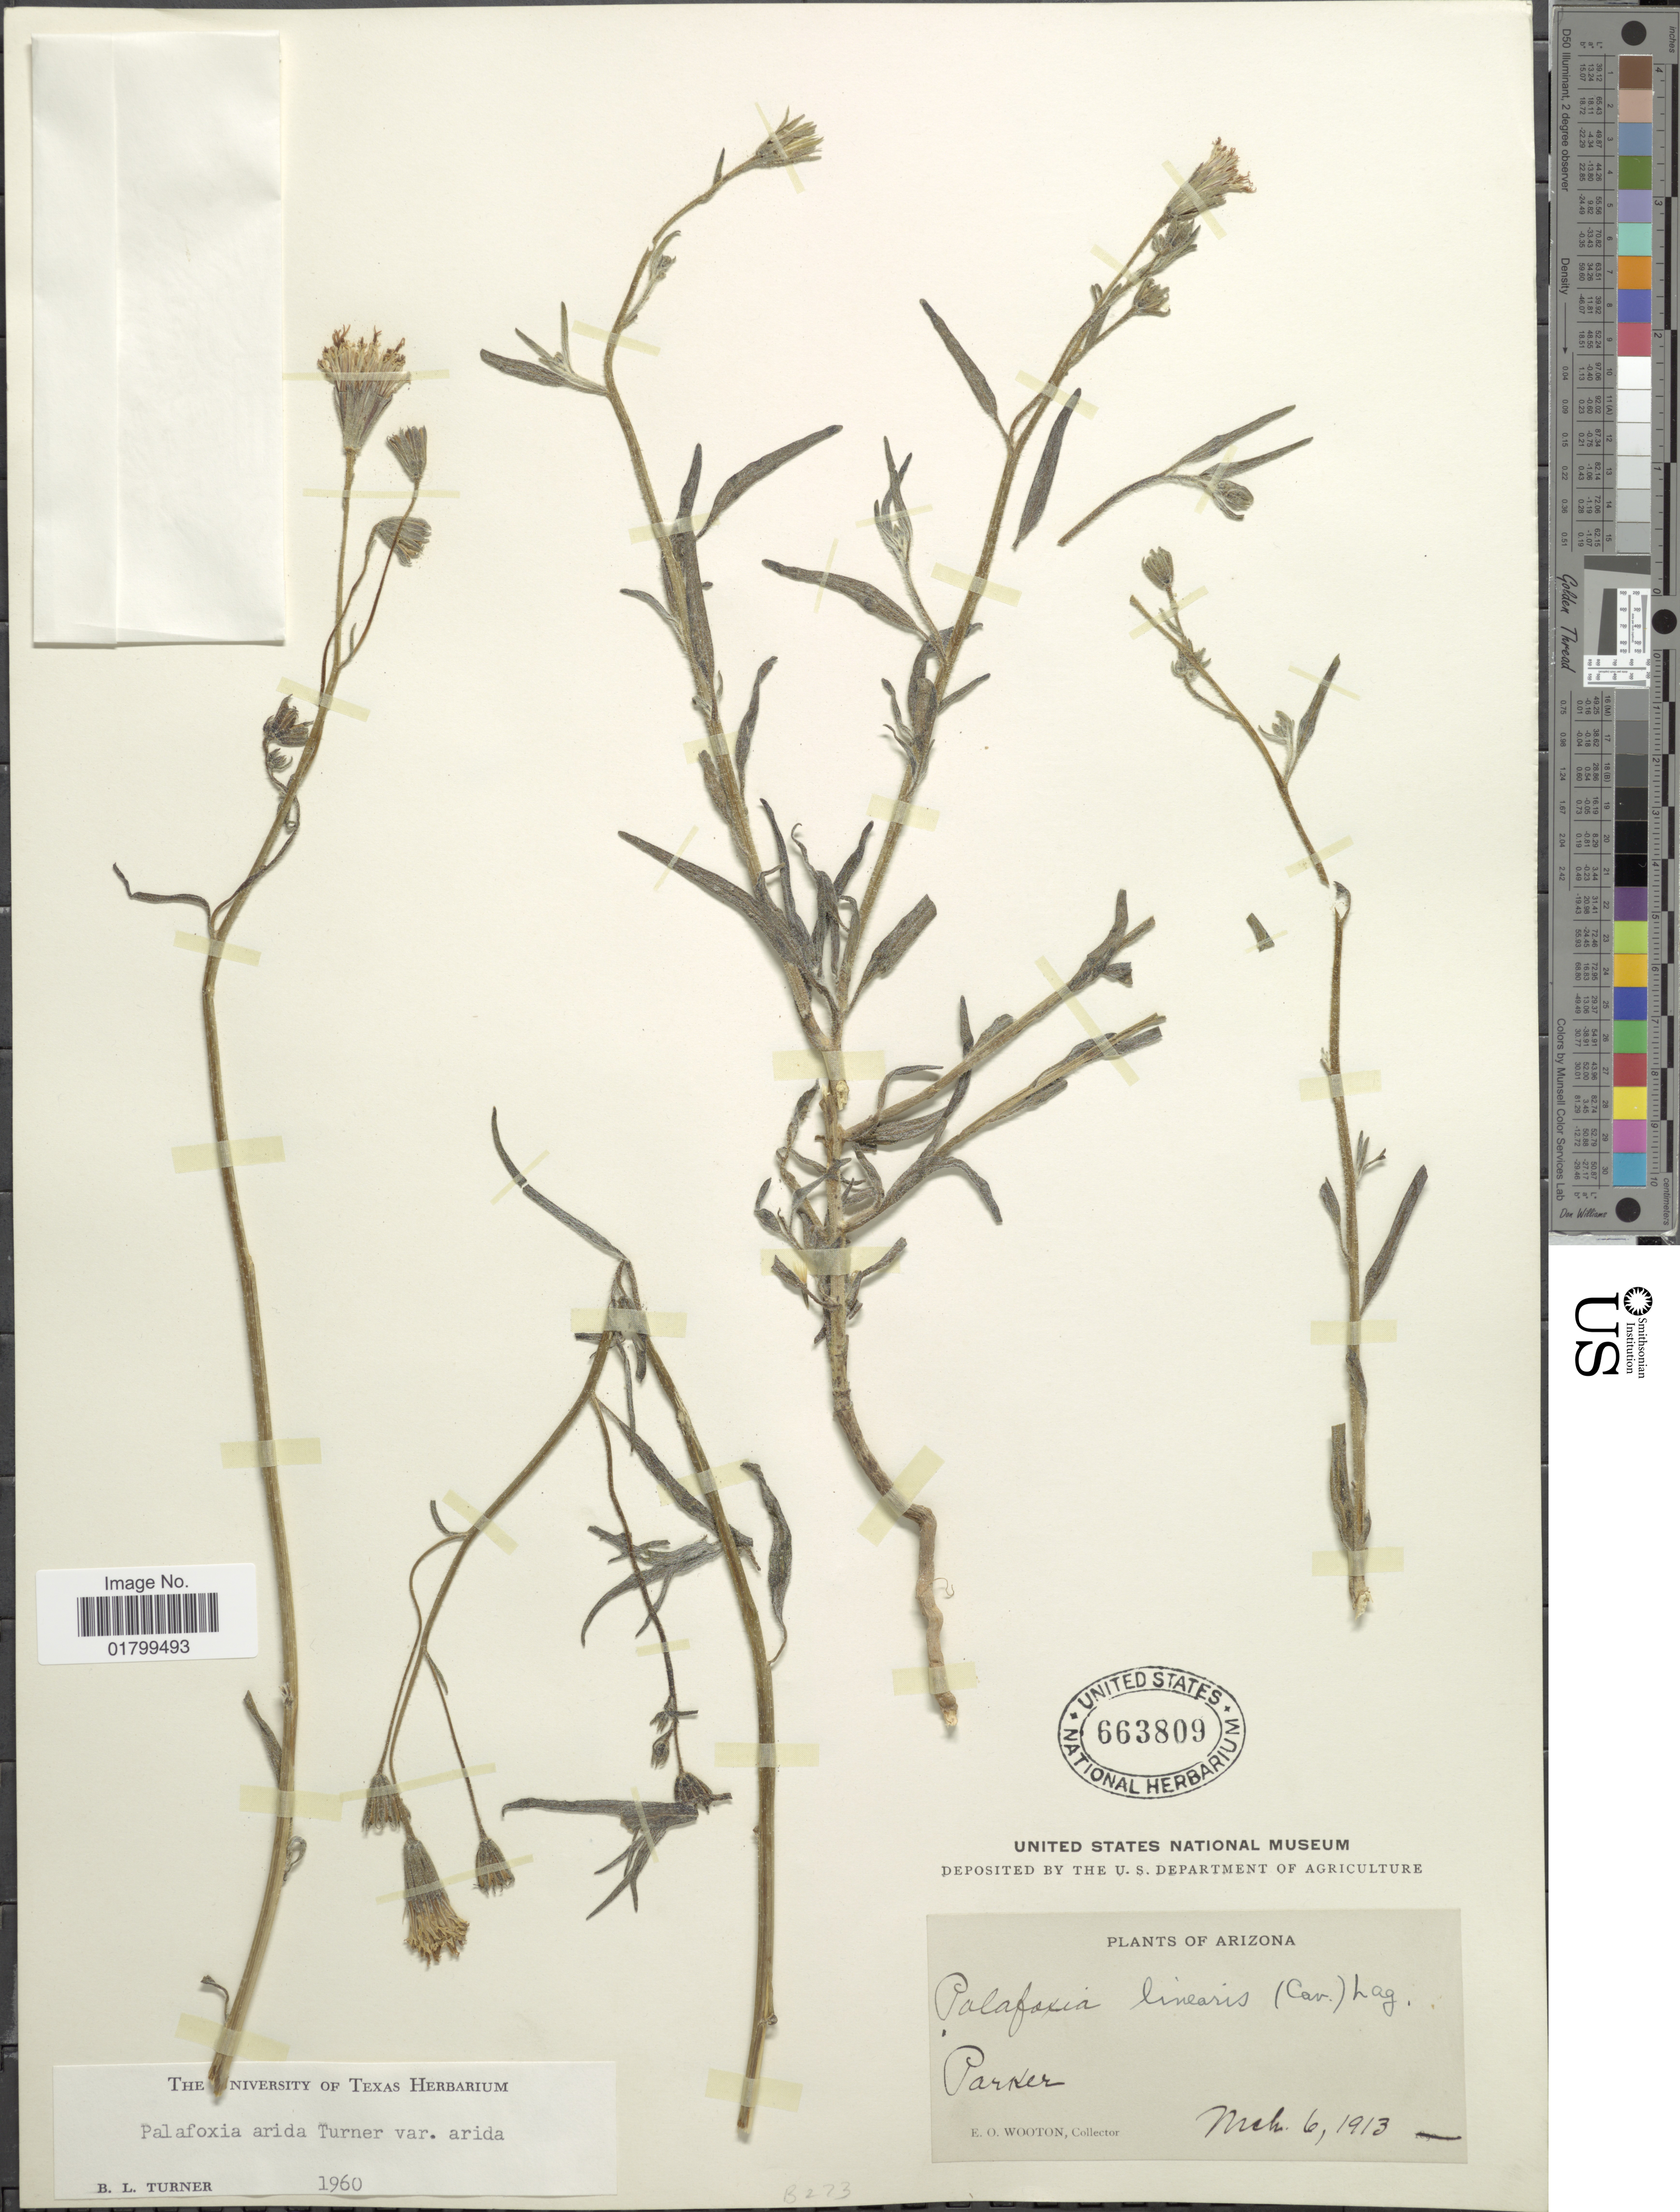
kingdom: Plantae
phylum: Tracheophyta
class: Magnoliopsida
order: Asterales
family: Asteraceae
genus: Palafoxia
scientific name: Palafoxia arida var. arida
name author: B.L. Turner & M.I. Morris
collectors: E. O. Wooton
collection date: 1913-03-06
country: United States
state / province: Arizona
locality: Parker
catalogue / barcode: US 663809